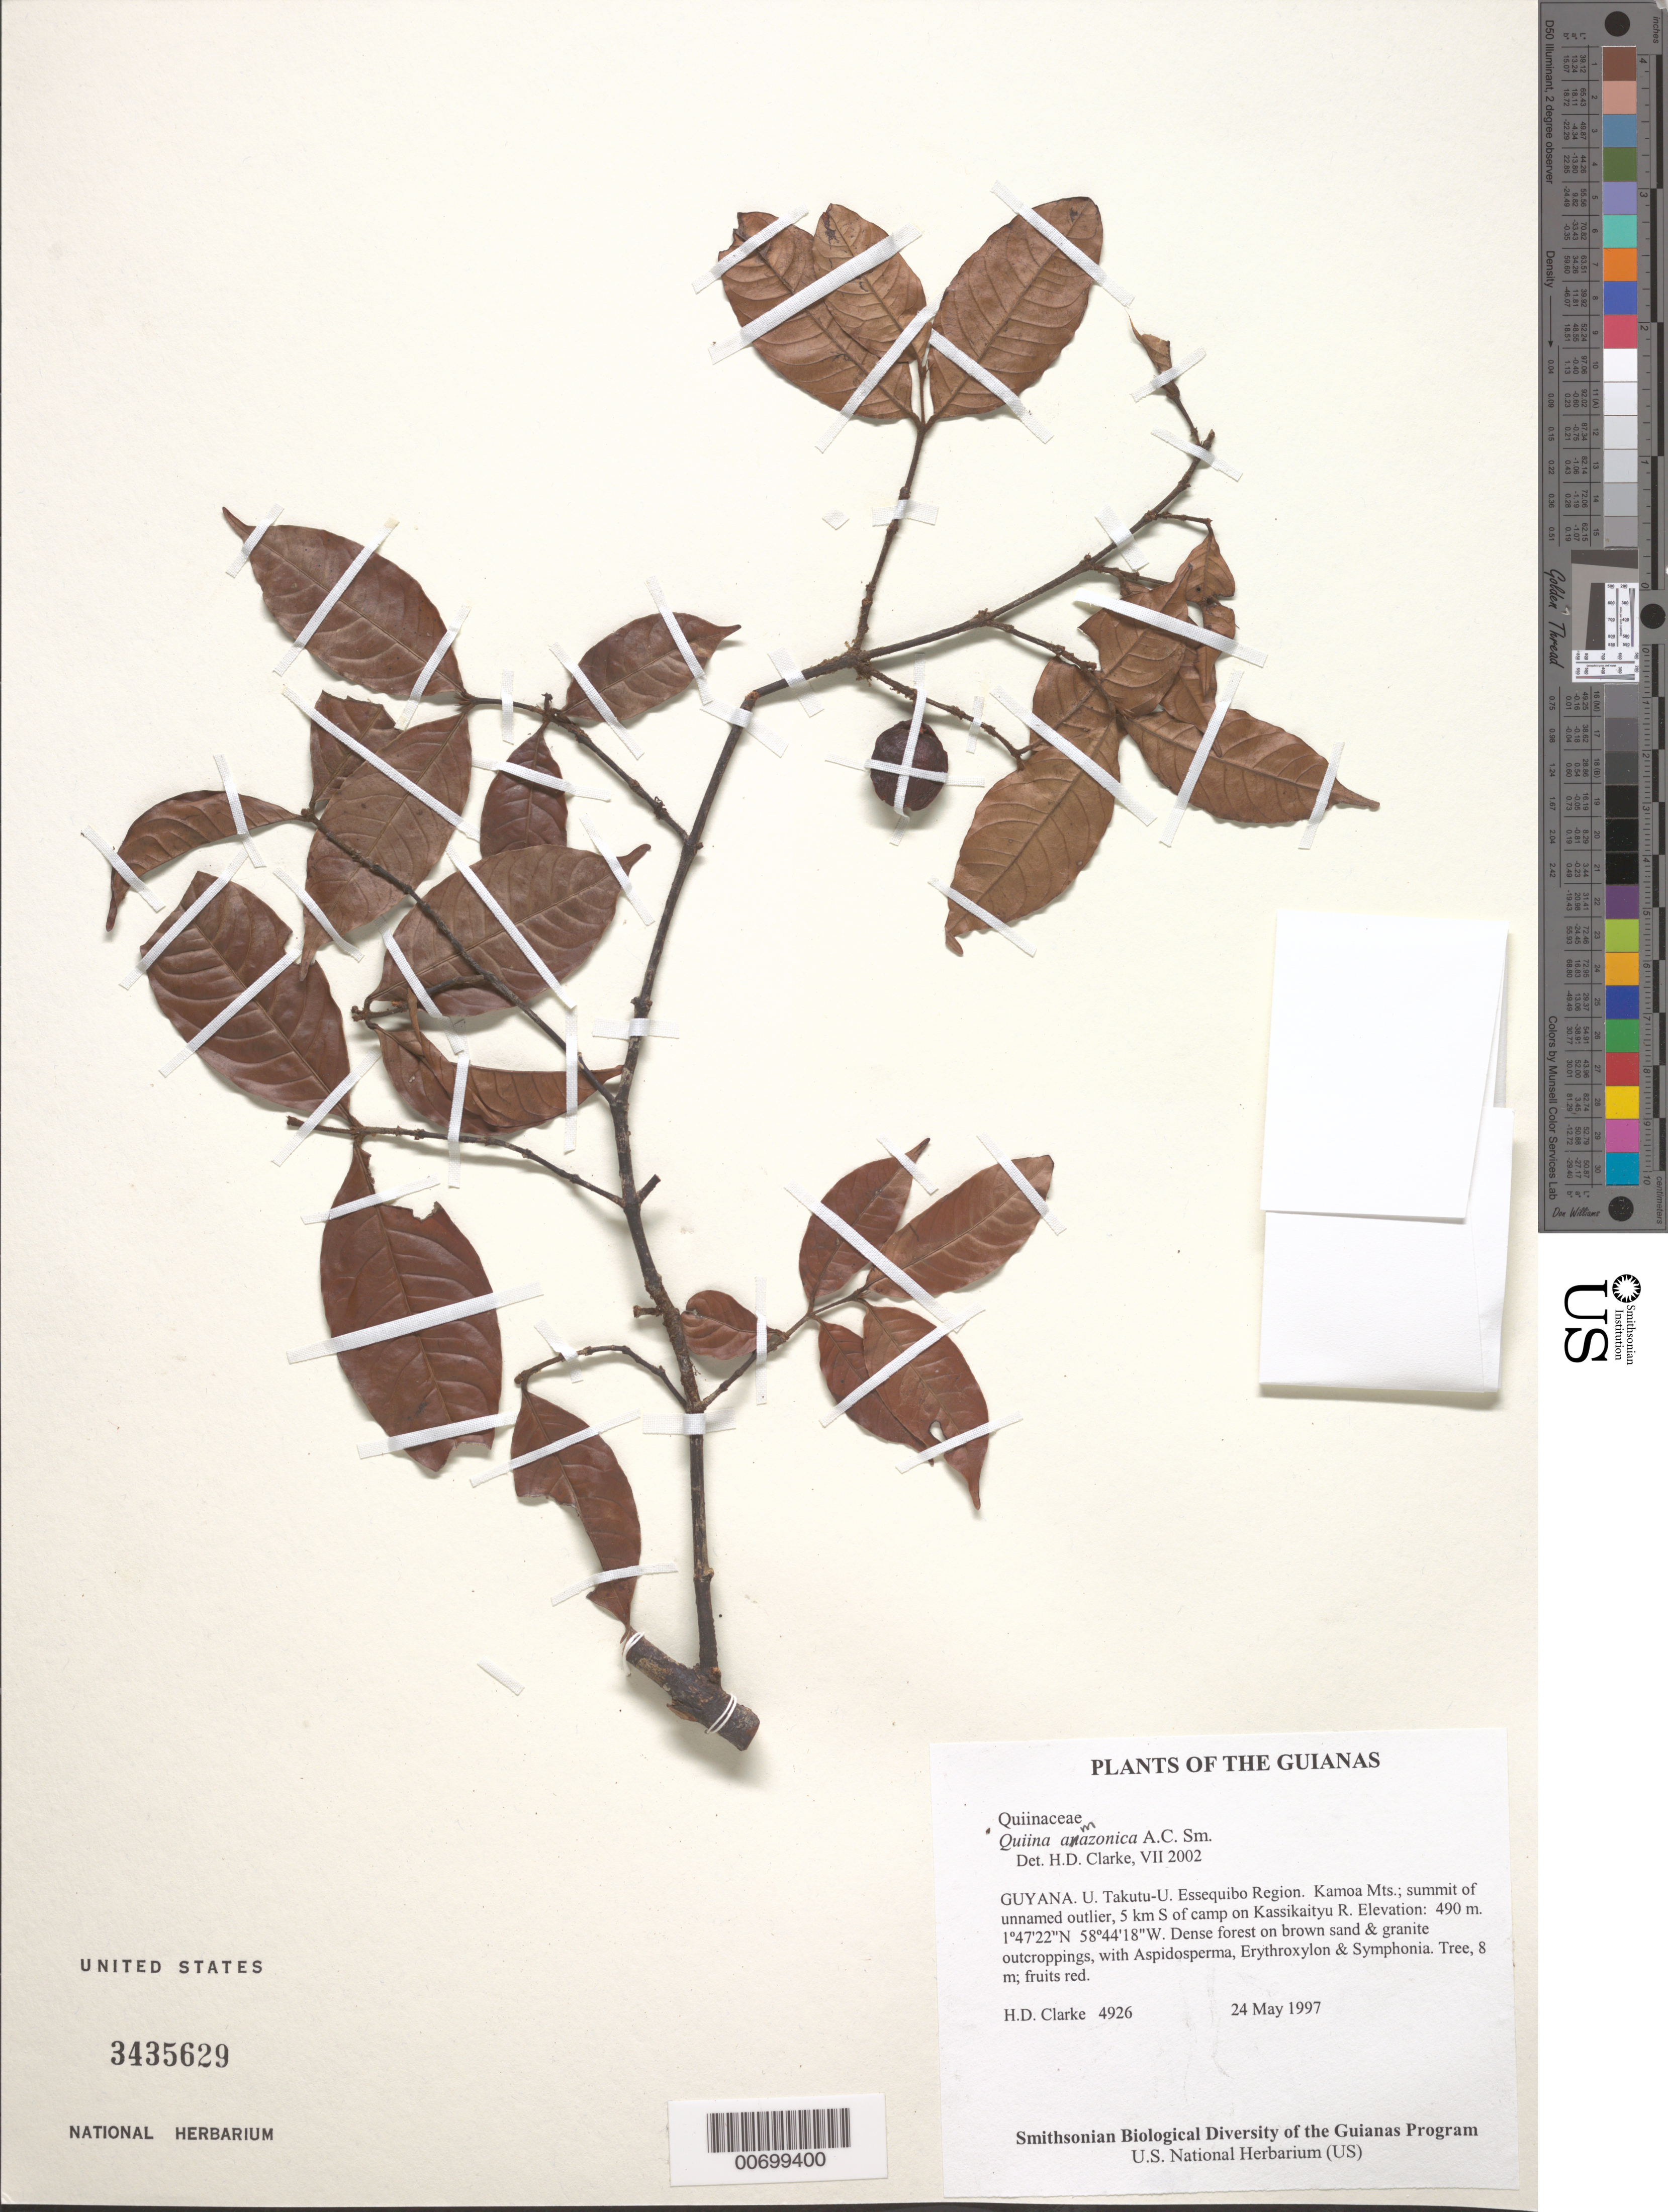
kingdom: Plantae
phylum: Tracheophyta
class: Magnoliopsida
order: Malpighiales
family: Quiinaceae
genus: Quiina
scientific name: Quiina amazonica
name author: A.C. Sm.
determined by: Clarke, H. D., University of North Carolina (Asheville)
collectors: H. D. Clarke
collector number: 4926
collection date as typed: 24 May 1997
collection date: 1997-05-24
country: Guyana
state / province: U. Takutu-U. Essequibo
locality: Kamoa Mts.; summit of unnamed outlier, 5 km S of camp on Kassikaityu R.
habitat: Dense forest on brown sand & granite outcroppings, with Aspidosperma, Erythroxylum & Symphonia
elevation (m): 490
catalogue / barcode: US 3435629